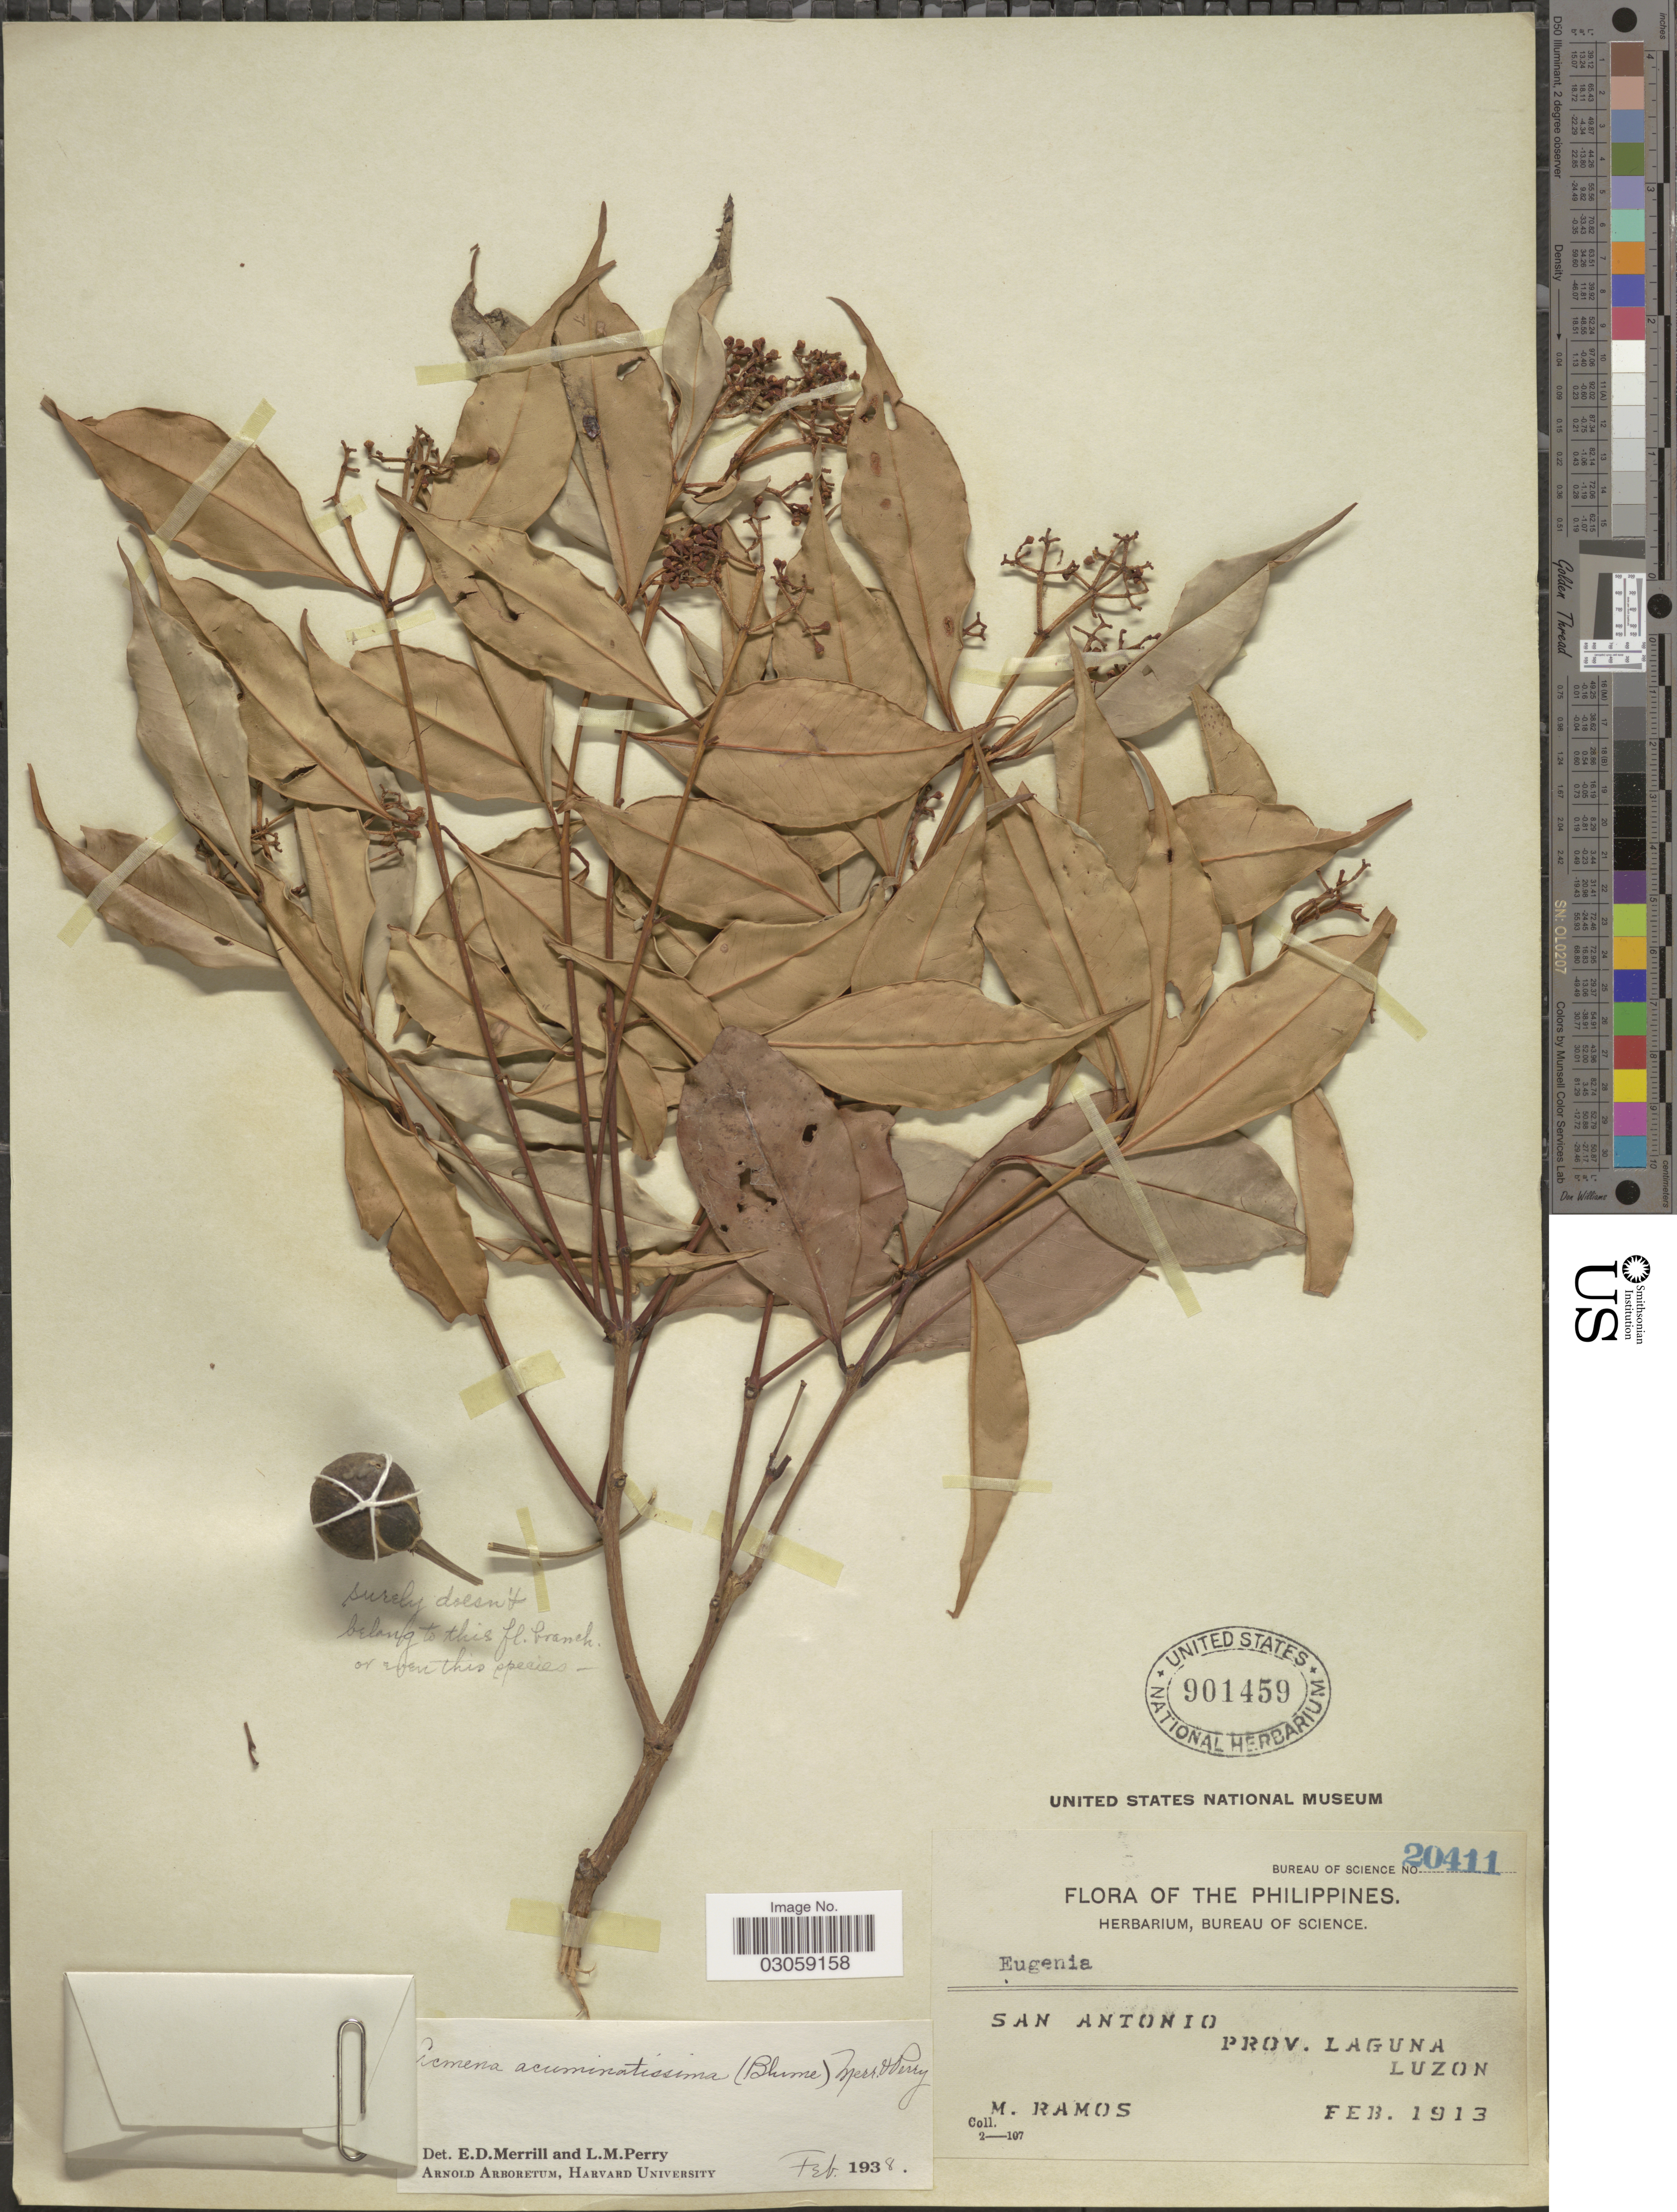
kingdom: Plantae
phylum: Tracheophyta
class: Magnoliopsida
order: Myrtales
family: Myrtaceae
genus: Syzygium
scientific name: Syzygium acuminatissimum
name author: (Blume) DC.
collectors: M. Ramos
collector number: Bureau of Science 20411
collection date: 1913-02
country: Philippines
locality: San Antonio, Prov. Laguna, Luzon.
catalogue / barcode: US 901459